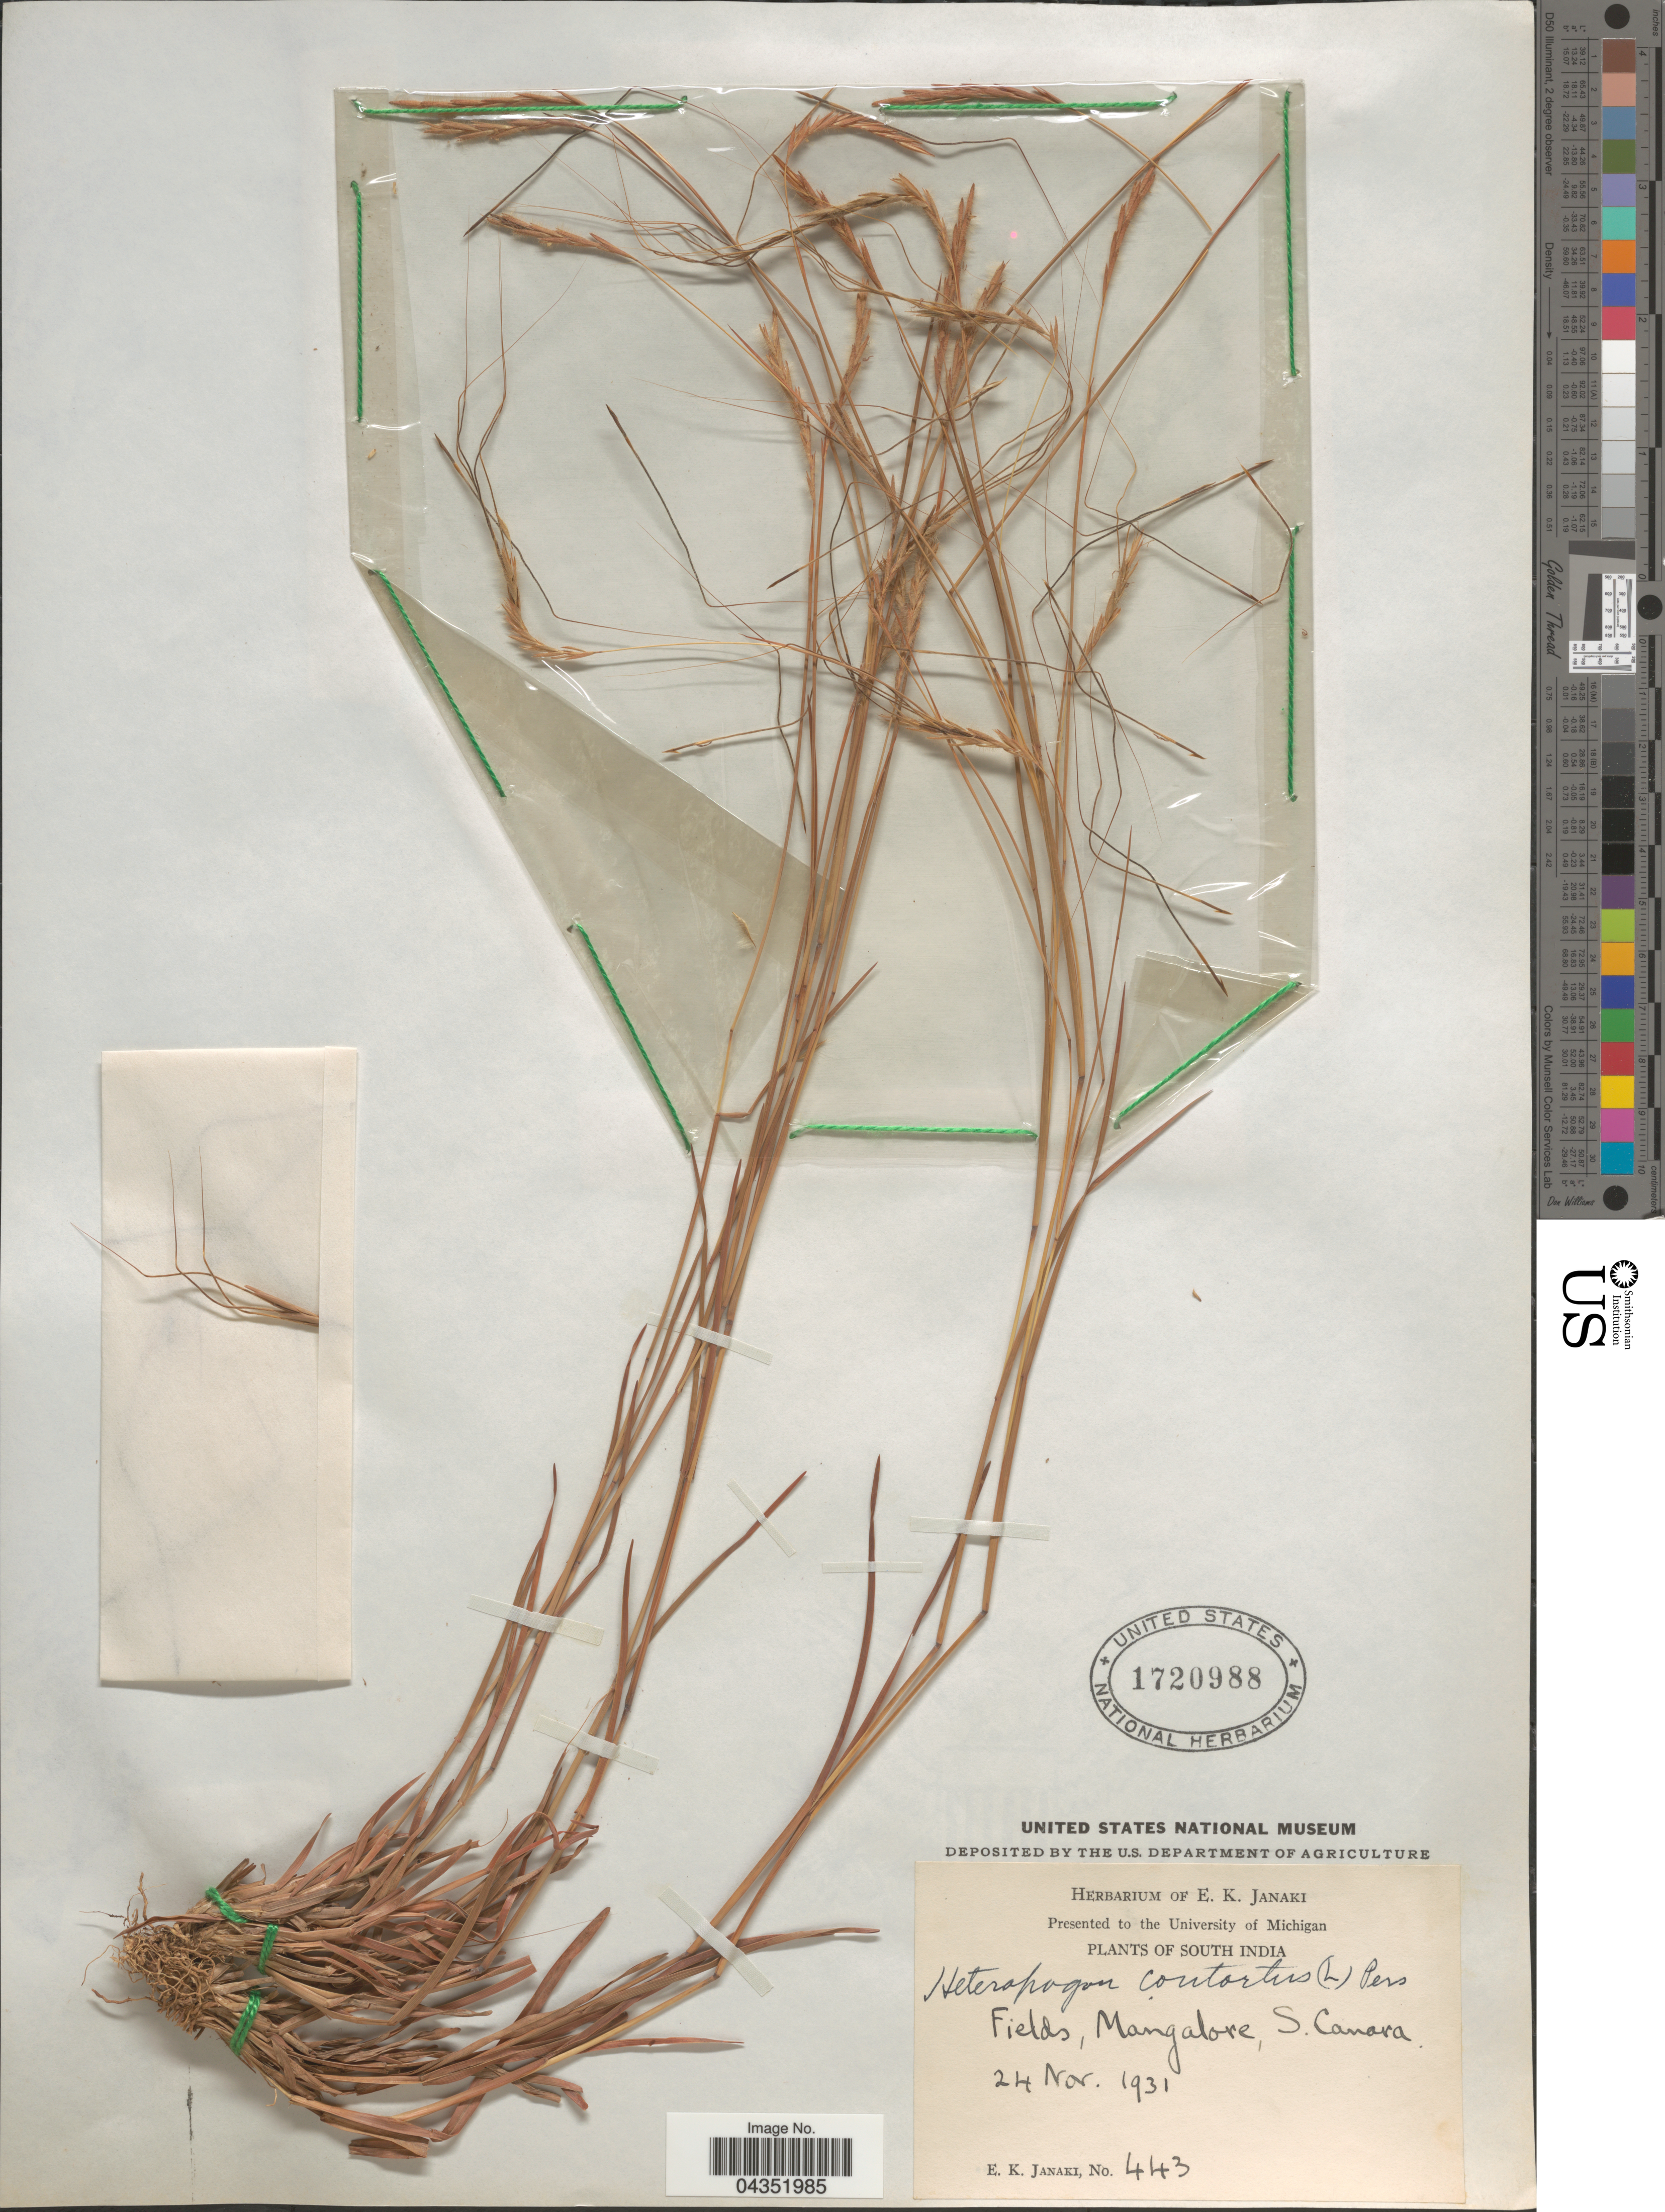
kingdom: Plantae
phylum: Tracheophyta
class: Liliopsida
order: Poales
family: Poaceae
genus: Heteropogon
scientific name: Heteropogon contortus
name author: (L.) P. Beauv. ex Roem. & Schult.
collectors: E. Janaki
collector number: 443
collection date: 1931-11-24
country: India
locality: South India. Fields, Mangalore, S. Canara.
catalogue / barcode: US 1720988